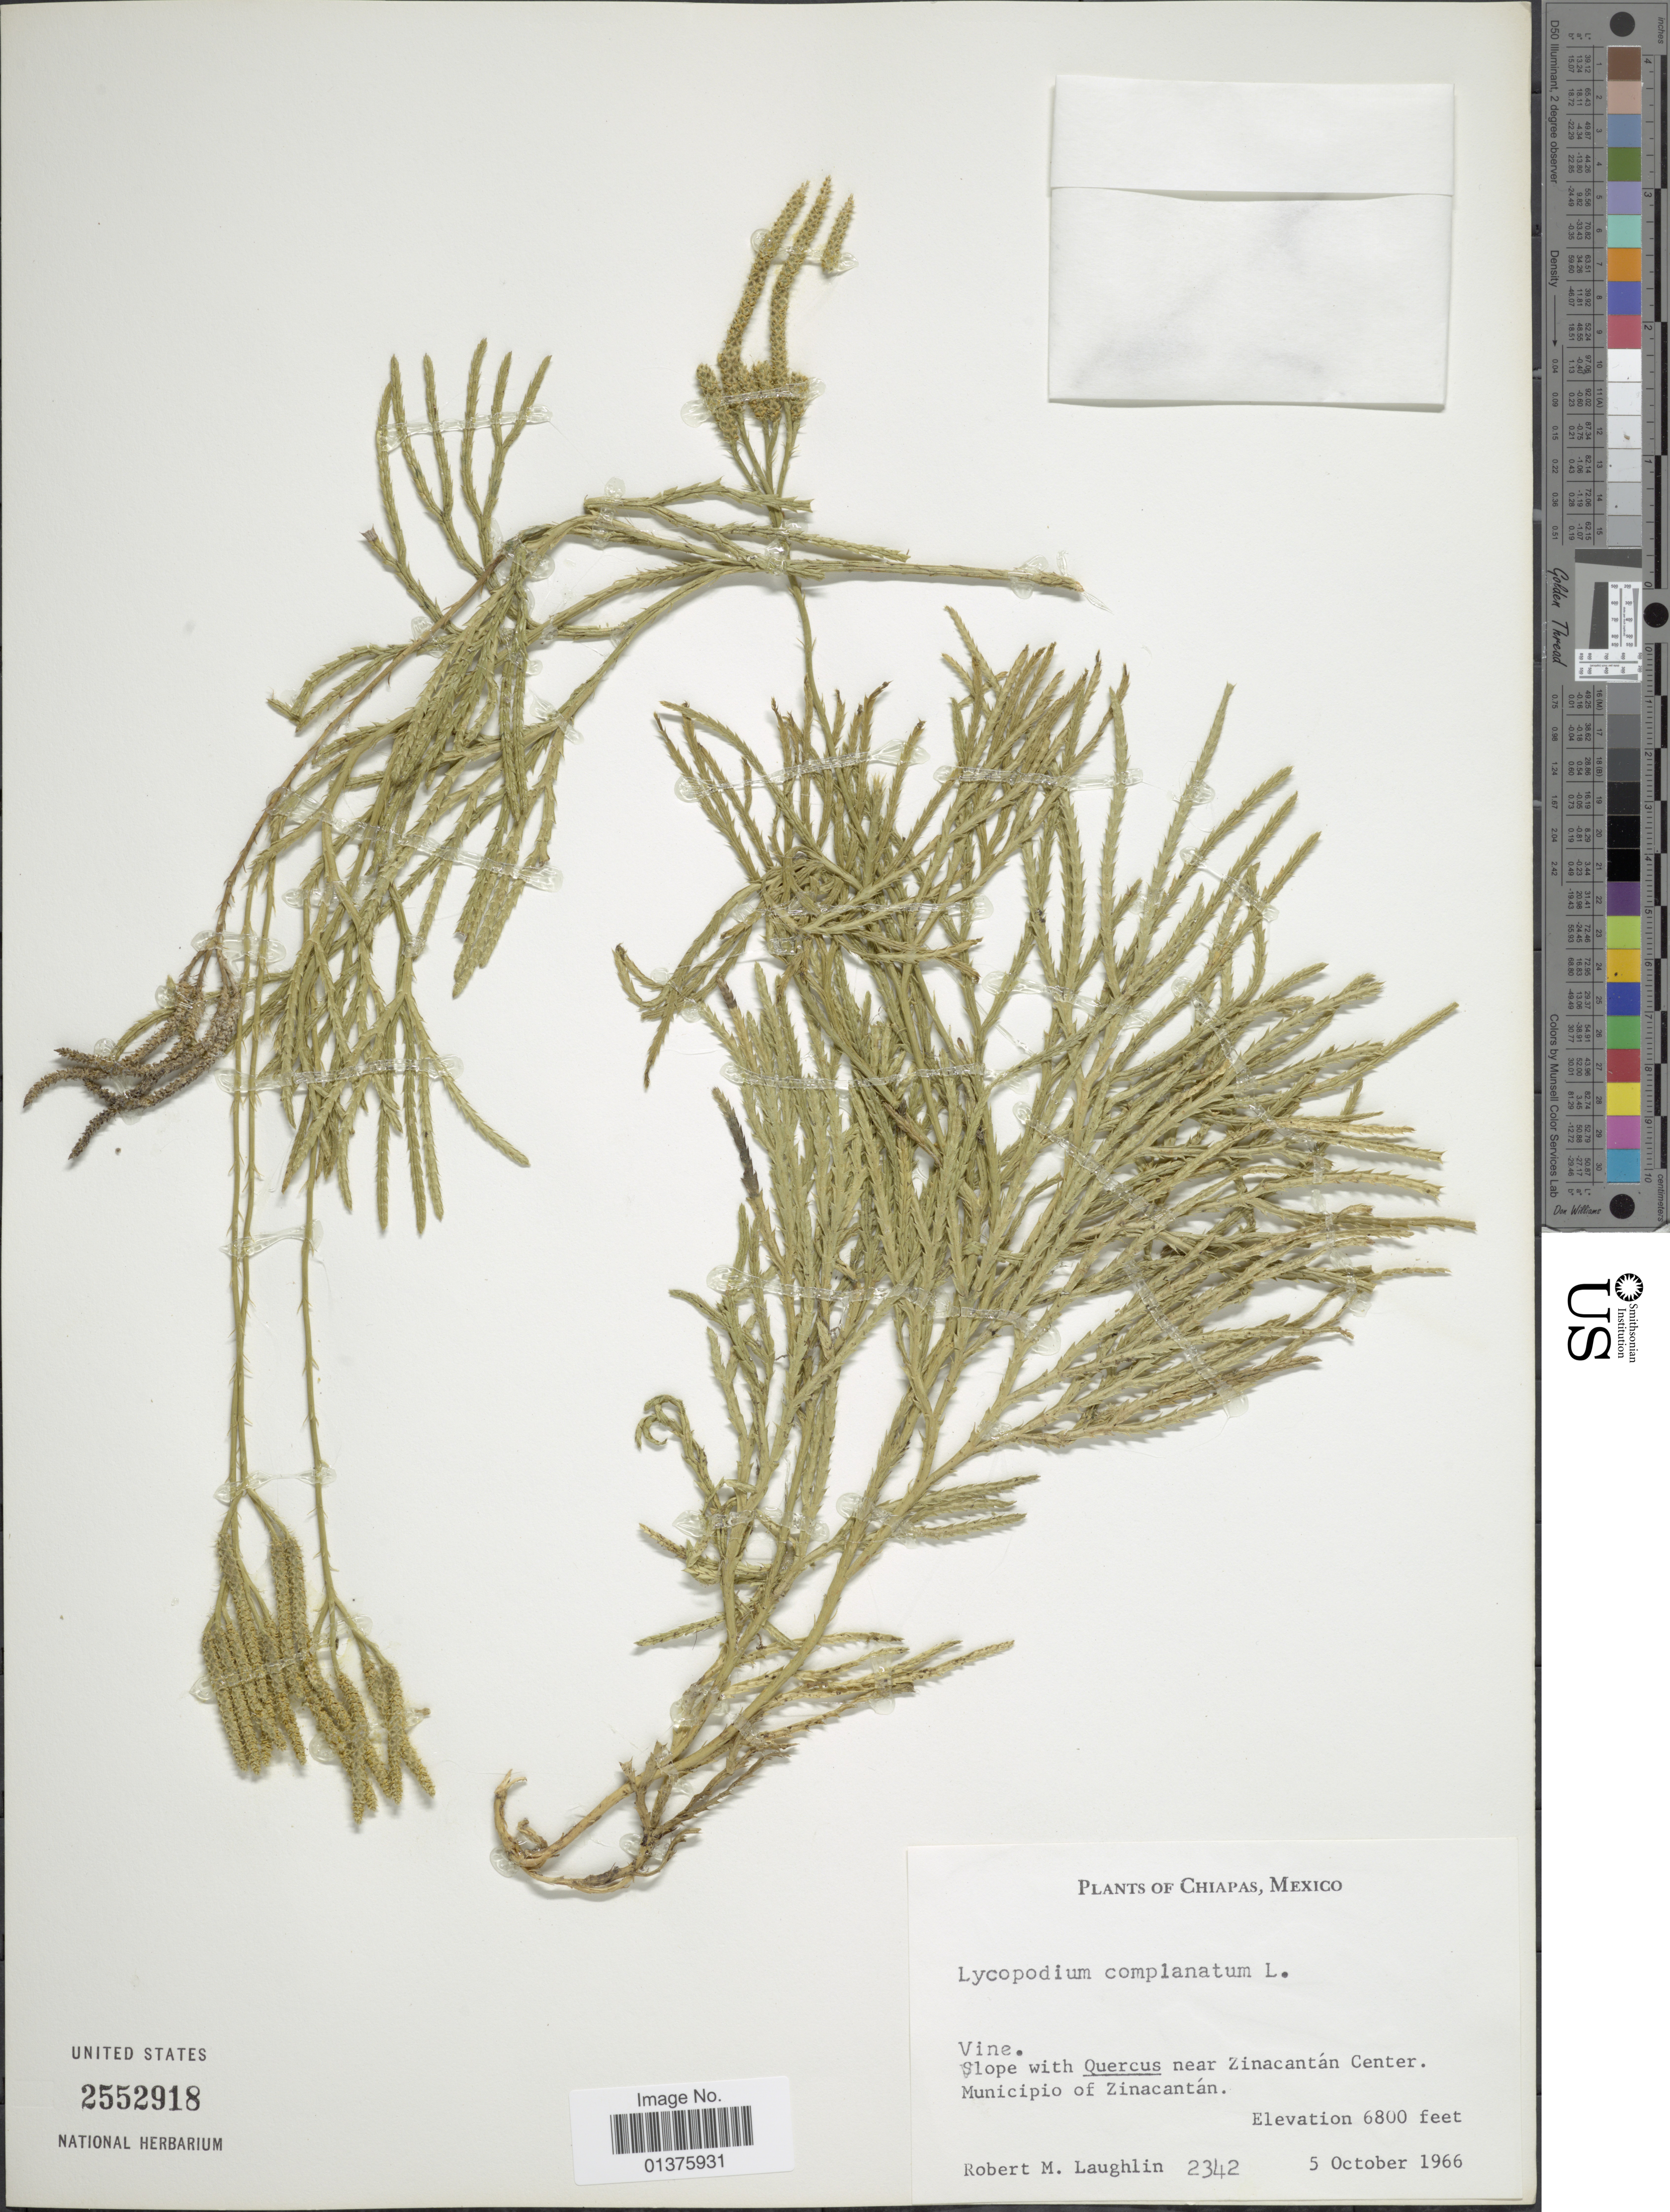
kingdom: Plantae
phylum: Tracheophyta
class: Lycopodiopsida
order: Lycopodiales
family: Lycopodiaceae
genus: Diphasiastrum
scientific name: Diphasiastrum thyoides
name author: (Humb. & Bonpl. ex Willd.) Holub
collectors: R. M. Laughlin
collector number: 2342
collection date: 1966-10-05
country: Mexico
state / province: Chiapas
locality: Municipio of Zinacantán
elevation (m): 2073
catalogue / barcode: US 2552918